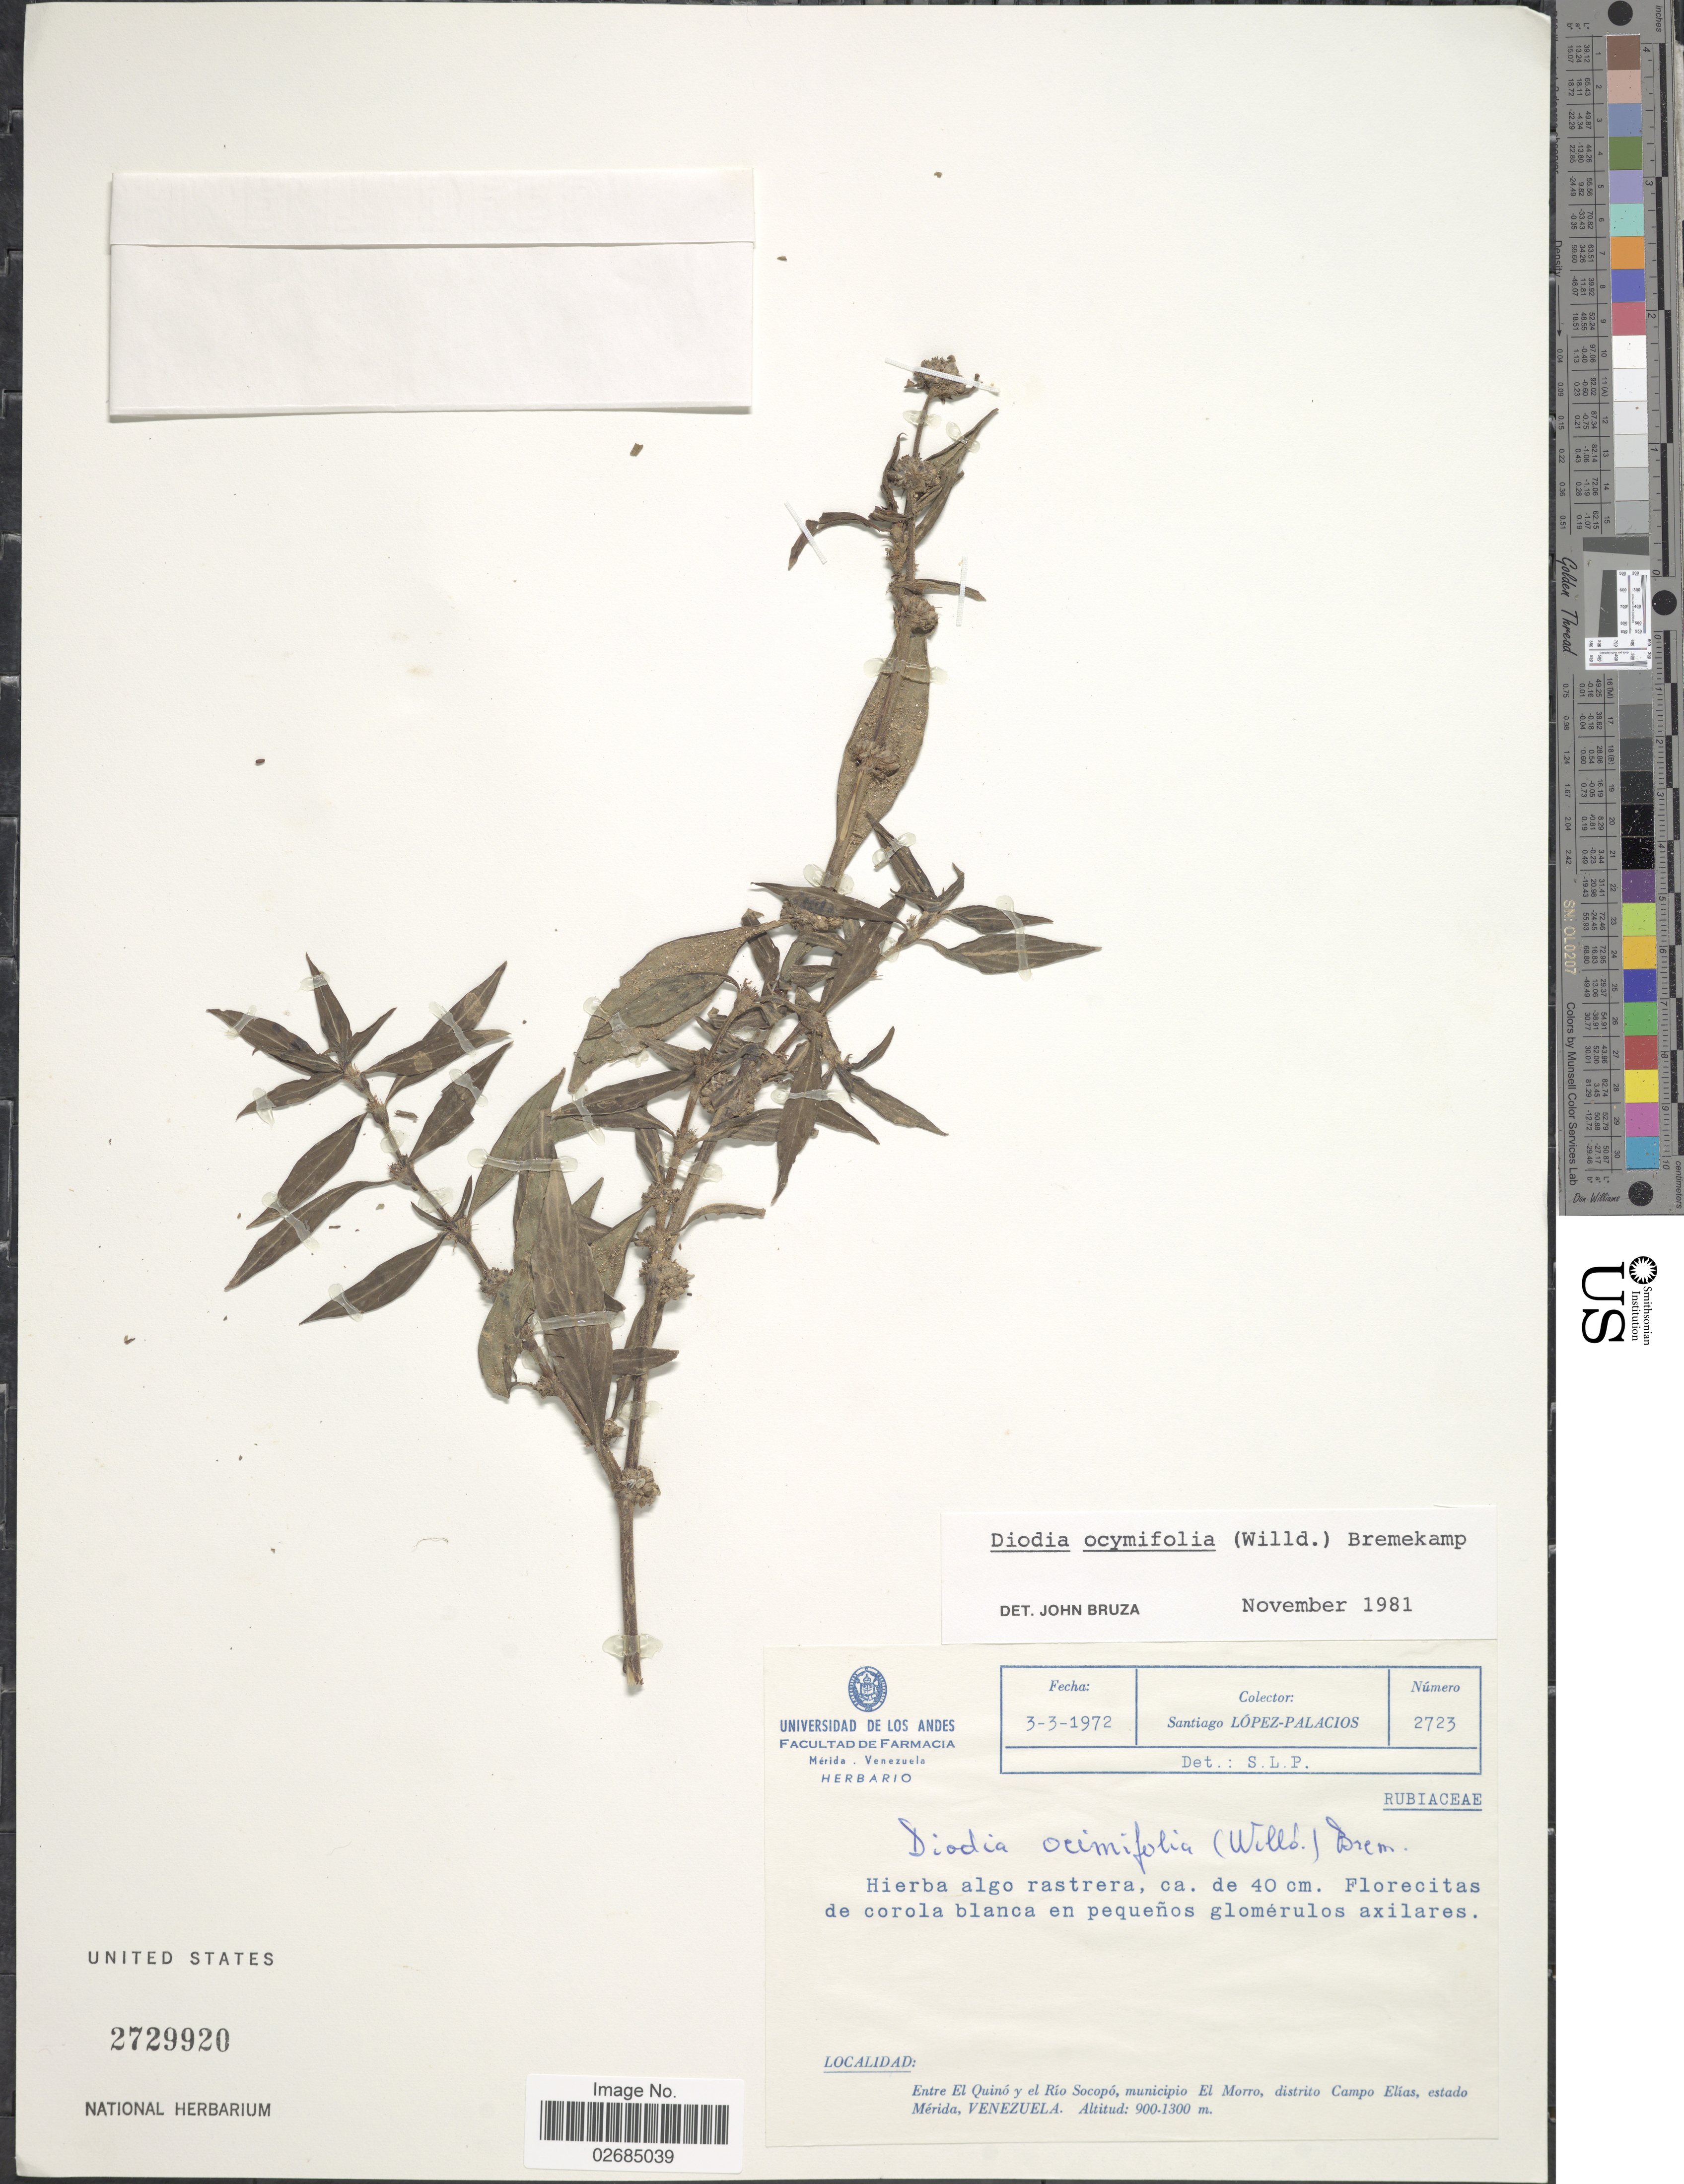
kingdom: Plantae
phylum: Tracheophyta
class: Magnoliopsida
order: Gentianales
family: Rubiaceae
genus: Diodia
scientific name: Diodia ocimifolia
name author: (Willd. ex Roem. & Schult.) Bremek.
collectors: S. López-Palacios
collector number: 2723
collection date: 1972-03-03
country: Venezuela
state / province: Mérida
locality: Entre El Quino y el Rio Socopo, municipio El Morro, distrito Campo Elias.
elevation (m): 900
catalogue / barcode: US 2729920